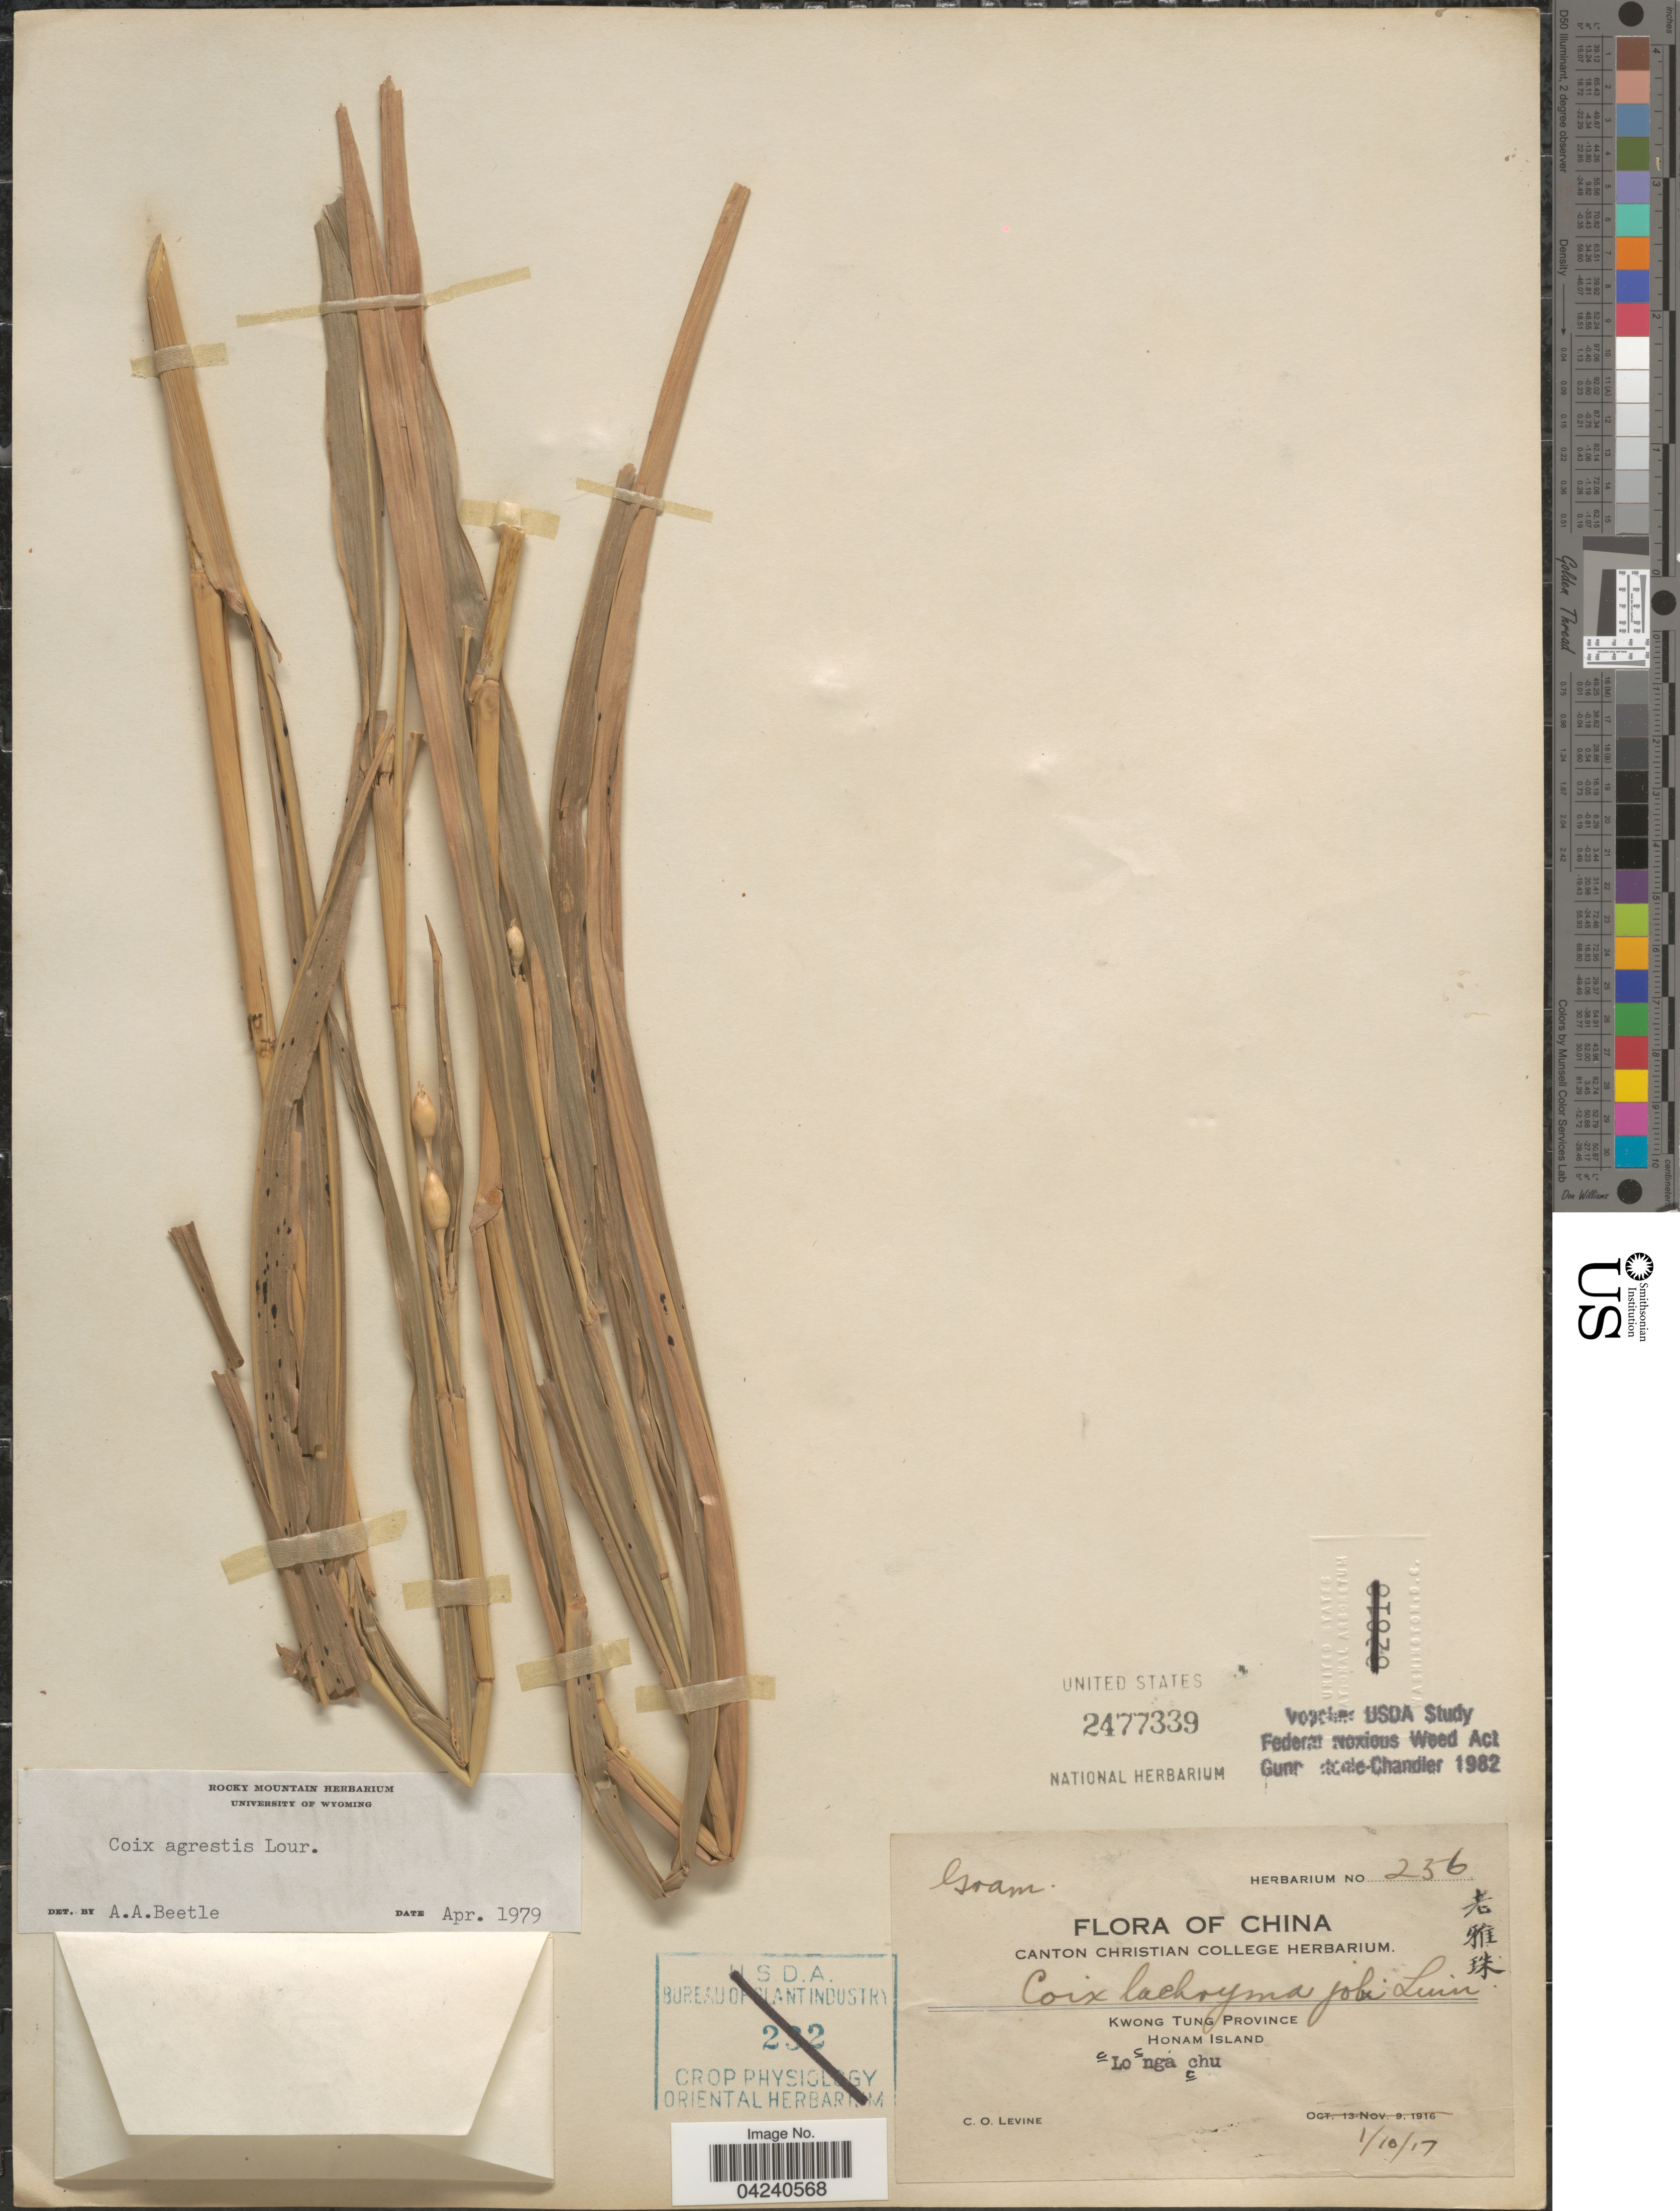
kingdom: Plantae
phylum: Tracheophyta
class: Liliopsida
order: Poales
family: Poaceae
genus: Coix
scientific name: Coix lacryma-jobi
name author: L.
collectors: C. O. Levine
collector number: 256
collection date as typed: Transcribed d/m/y: 1/10/17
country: China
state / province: Guangdong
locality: Kwong Tung Province. Honam Island. Longa chu.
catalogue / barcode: US 2477339